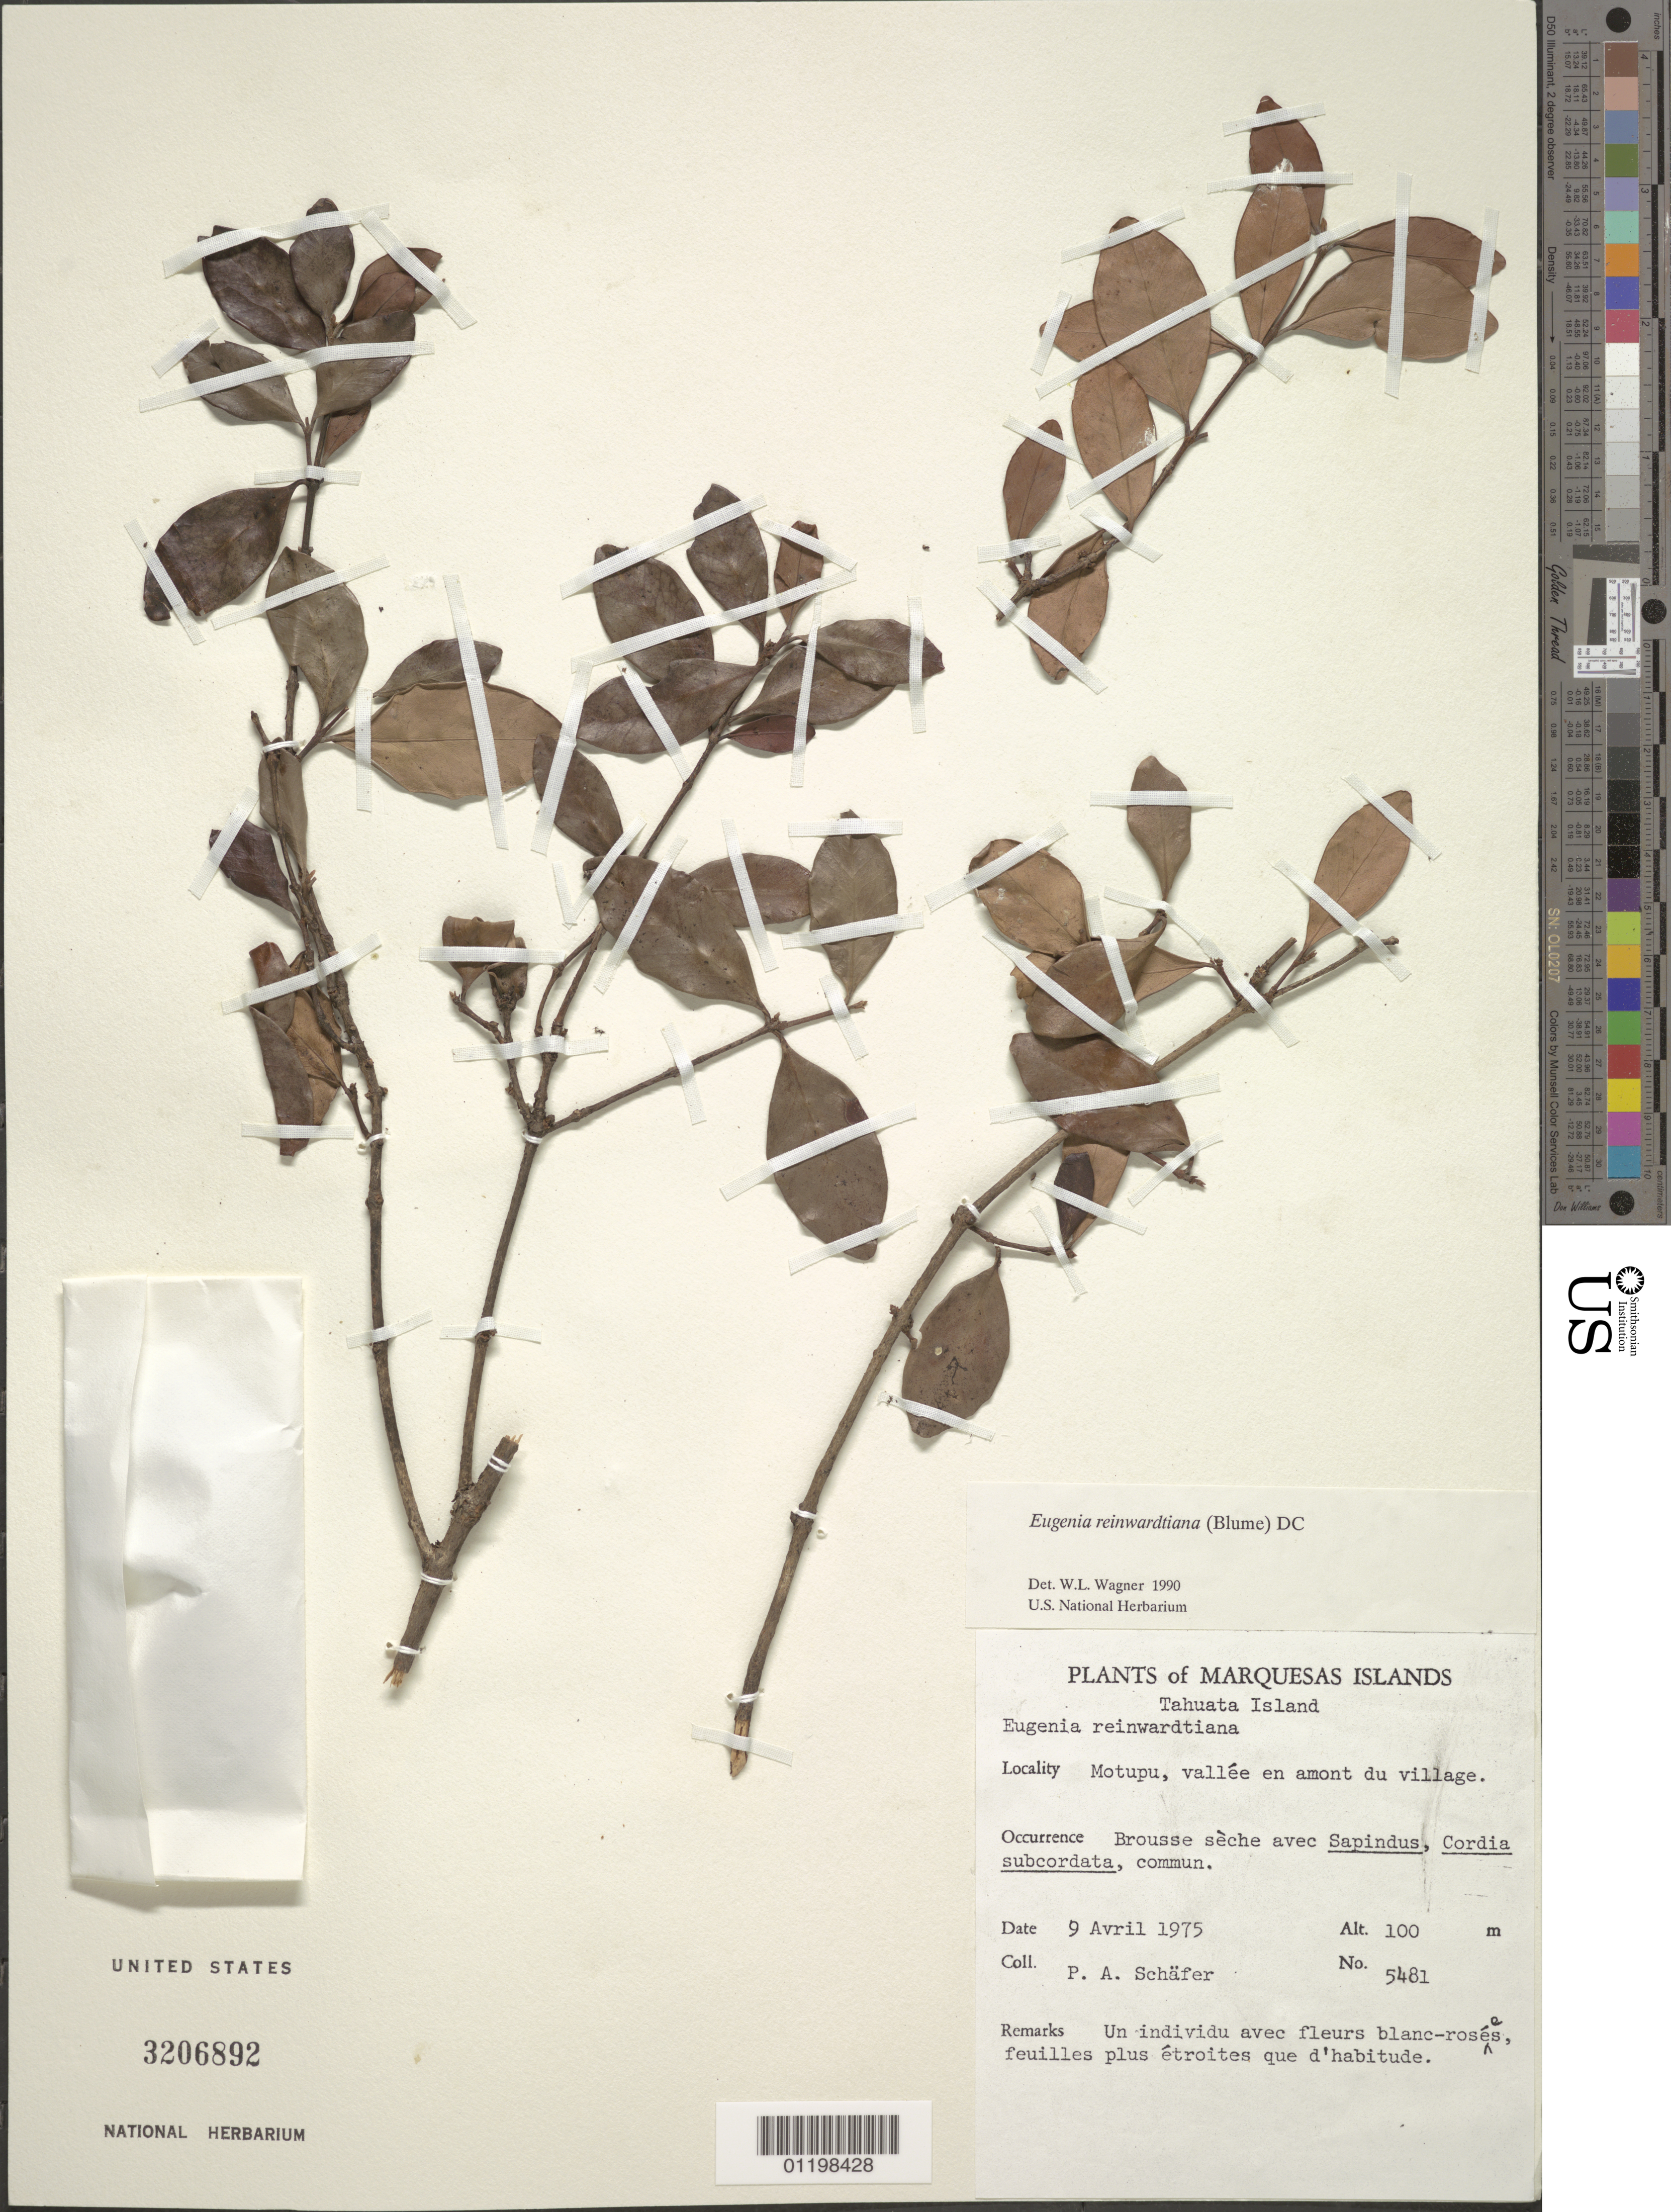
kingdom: Plantae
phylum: Tracheophyta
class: Magnoliopsida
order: Myrtales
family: Myrtaceae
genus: Eugenia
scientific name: Eugenia reinwardtiana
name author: (Blume) DC.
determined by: Wagner, W. L., (BOT), Smithsonian Institution - National Museum of Natural History (UNITED STATES)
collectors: P. A. Schäfer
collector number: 5481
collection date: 1975-04-09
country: French Polynesia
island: Tahuata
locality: Motupu, vallée en amont du village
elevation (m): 100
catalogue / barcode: US 3206892